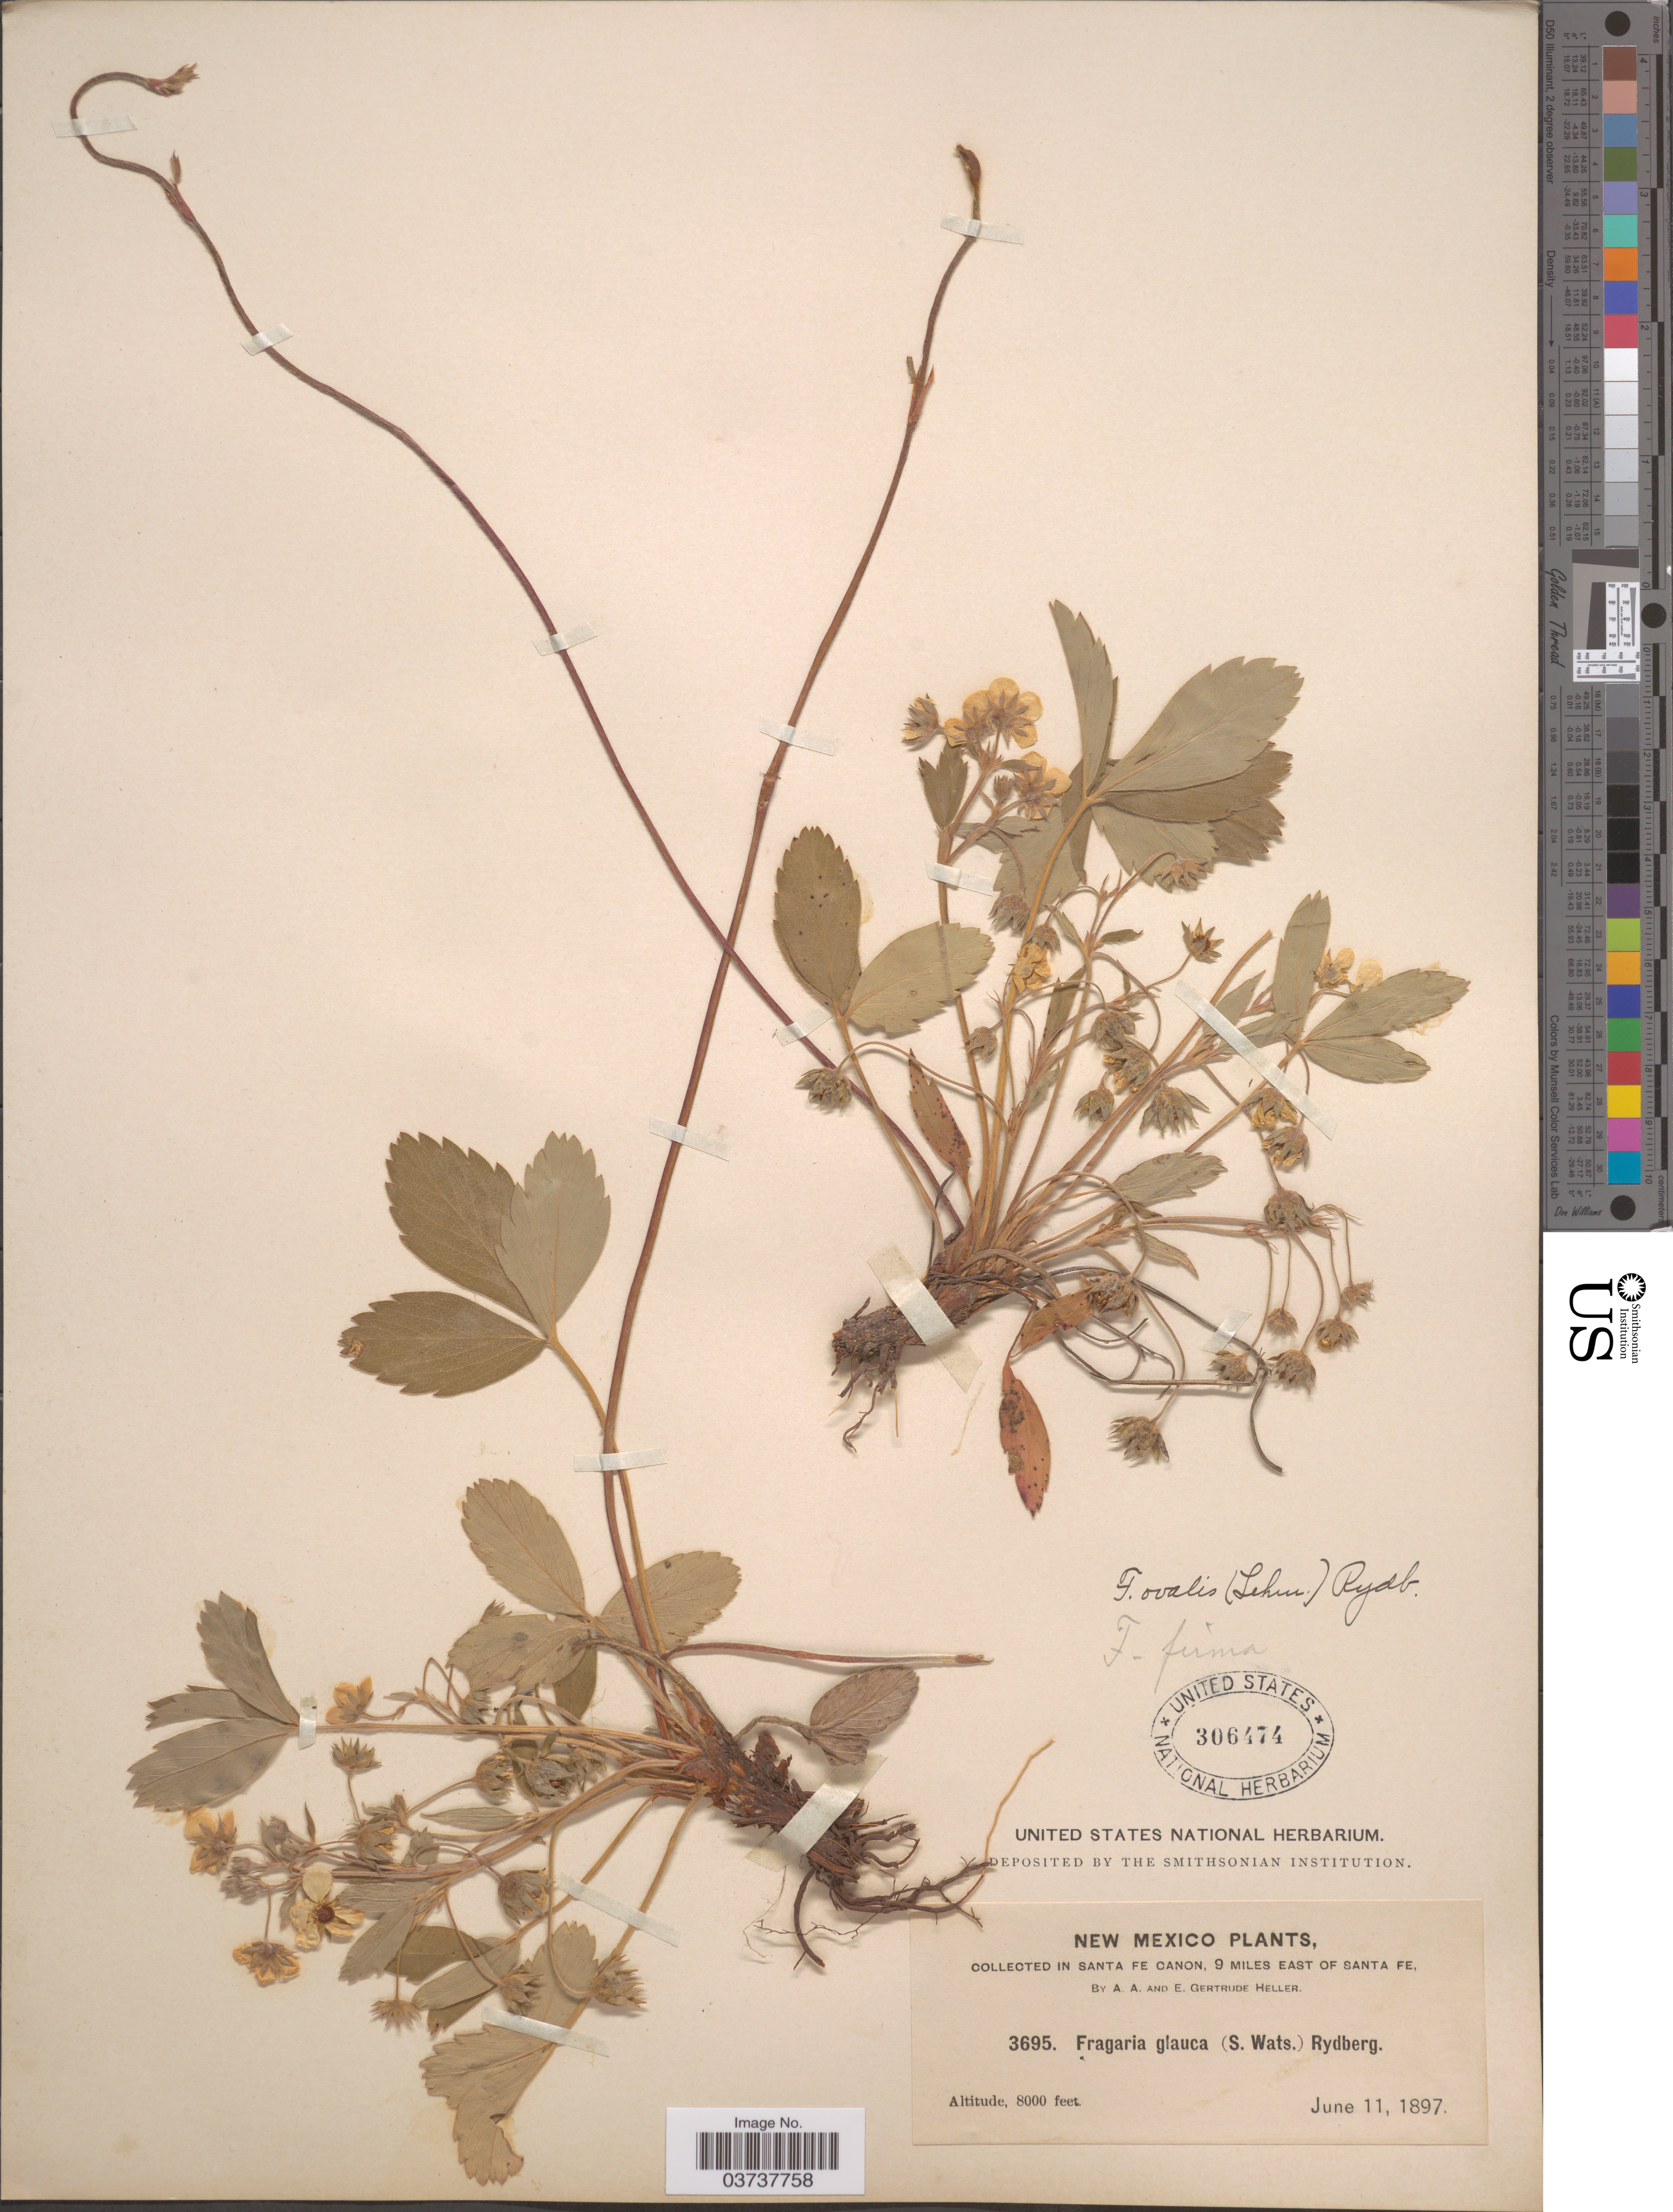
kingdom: Plantae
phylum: Tracheophyta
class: Magnoliopsida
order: Rosales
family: Rosaceae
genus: Fragaria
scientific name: Fragaria virginiana subsp. glauca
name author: (S. Watson) Staudt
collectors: A. A. Heller & E. G. Heller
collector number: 3695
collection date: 1897-06-11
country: United States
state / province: New Mexico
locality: In Santa Fe Canon, 9 miles East of Santa Fe.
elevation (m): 2438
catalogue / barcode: US 306474